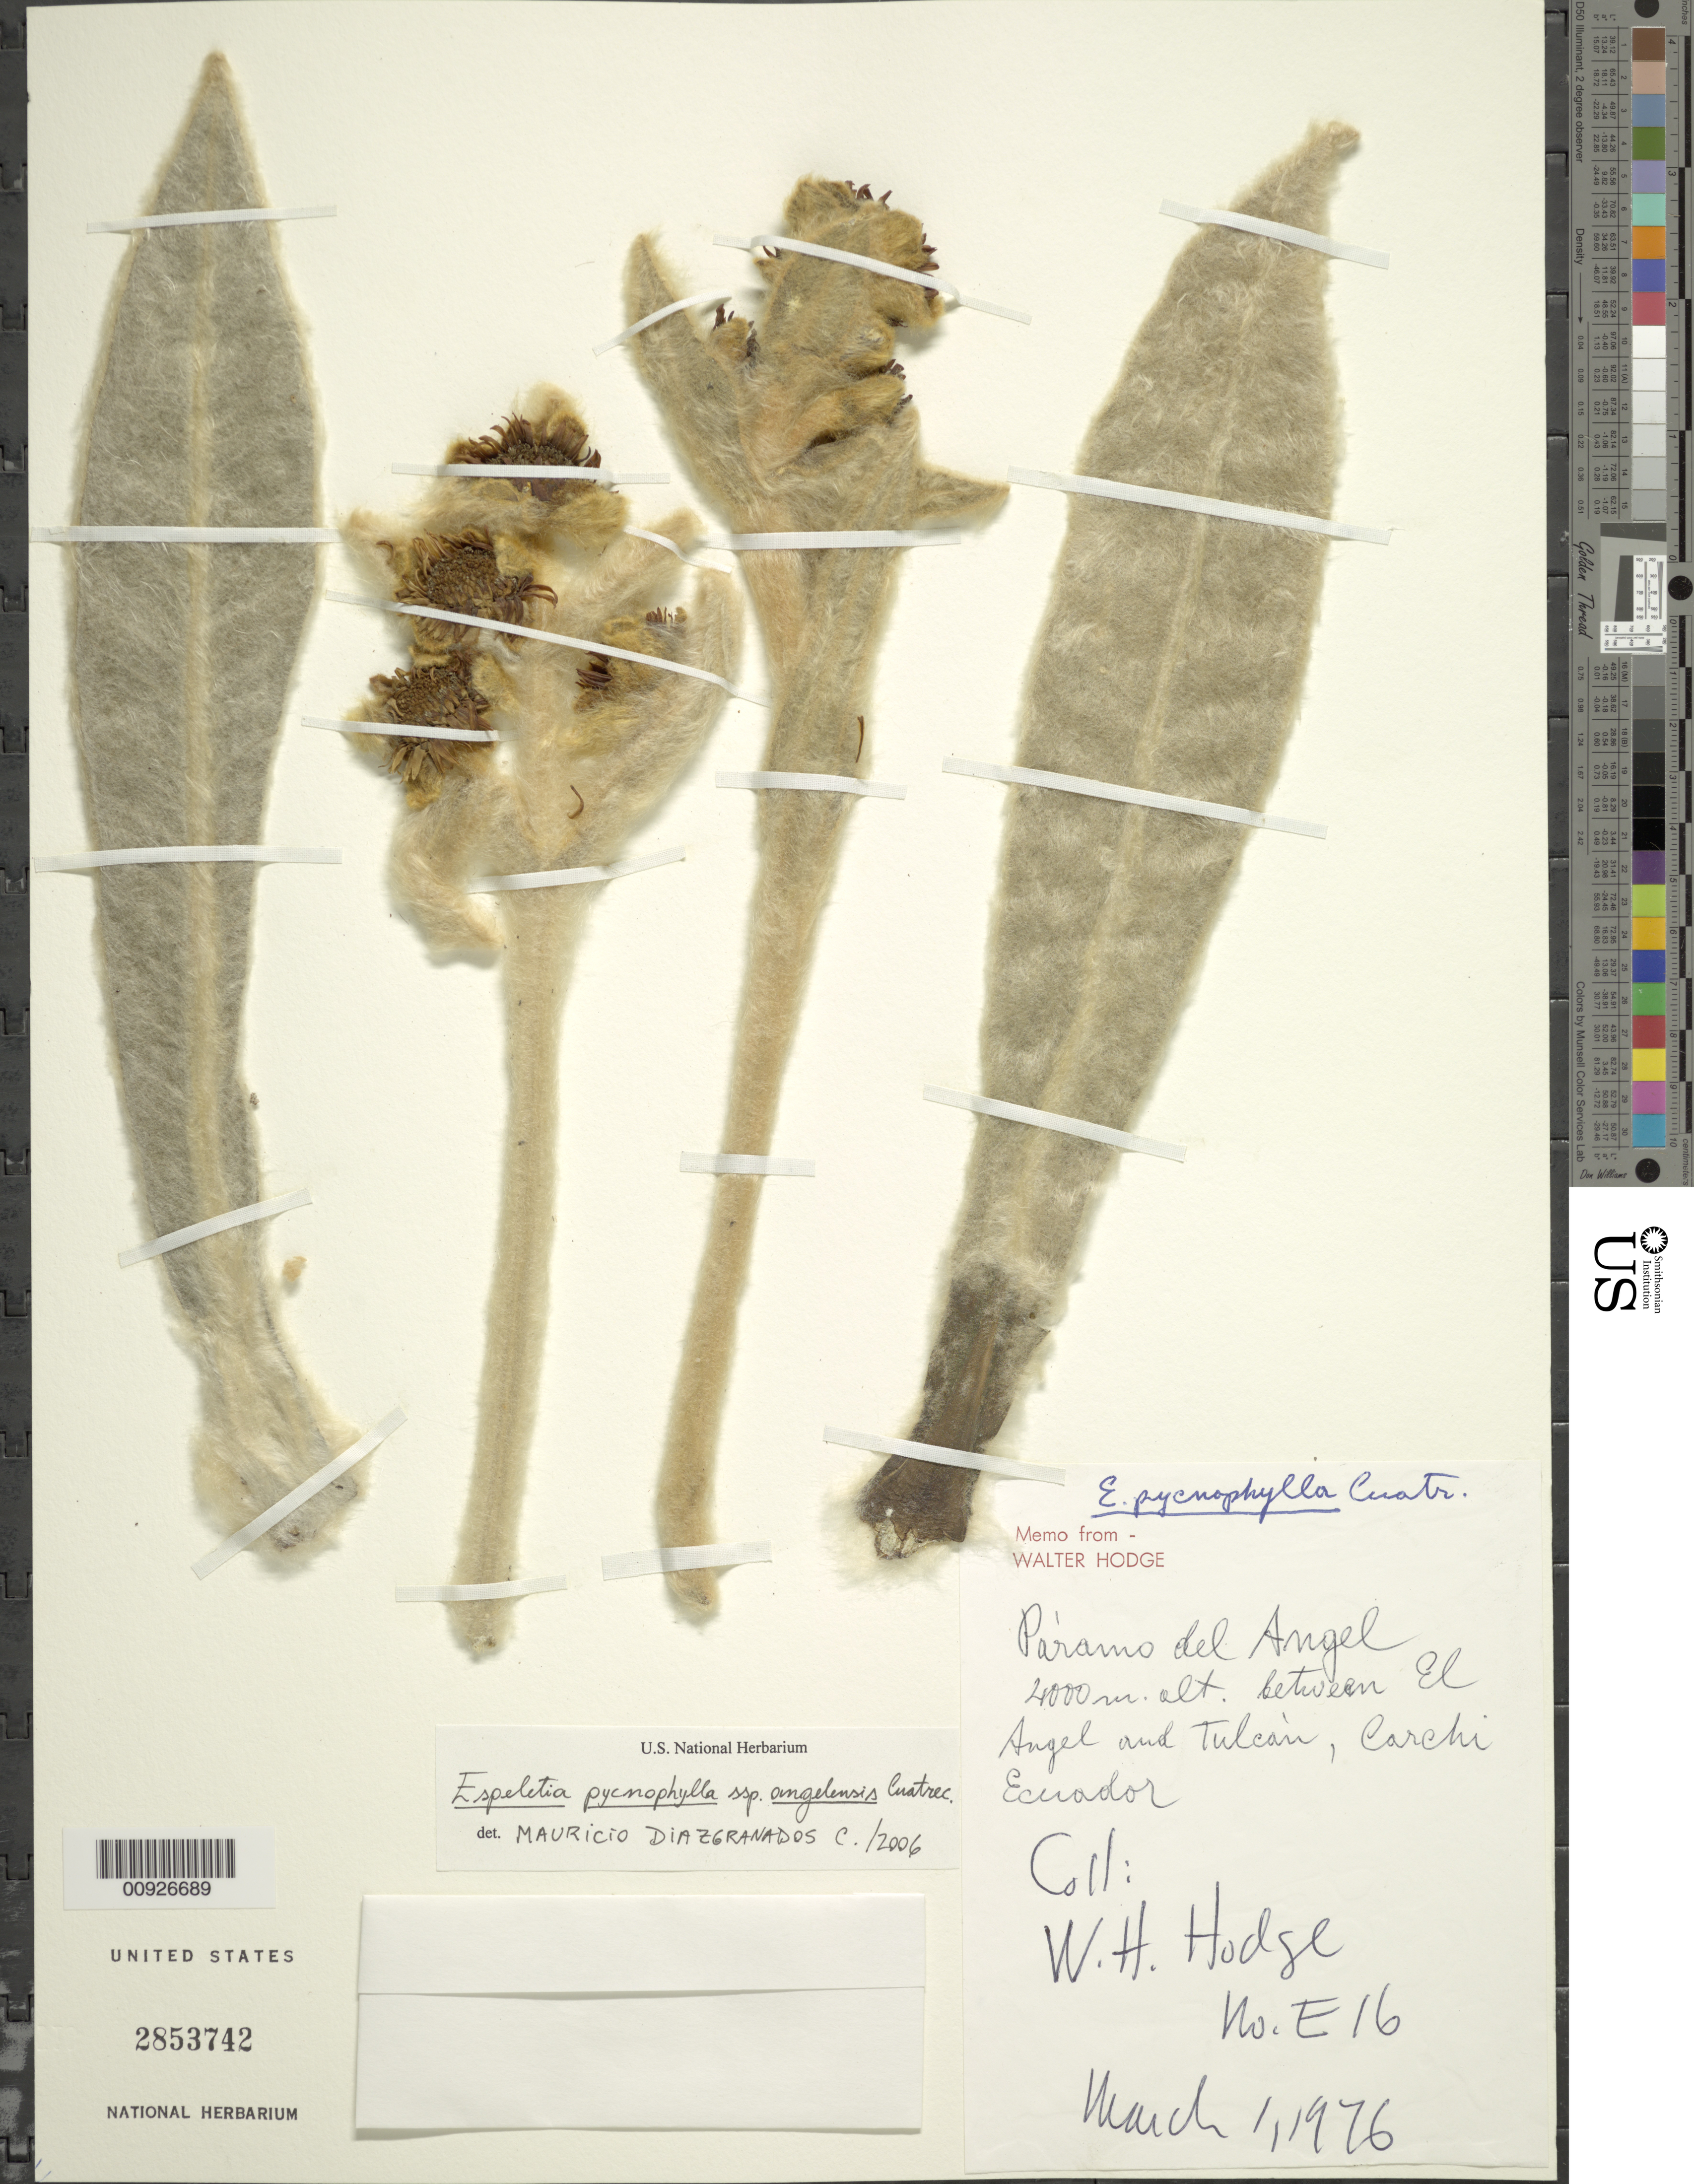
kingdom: Plantae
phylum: Tracheophyta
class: Magnoliopsida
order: Asterales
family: Asteraceae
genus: Espeletia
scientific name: Espeletia pycnophylla subsp. angelensis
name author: Cuatrec.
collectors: W. Hodge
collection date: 1976-03-01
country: Ecuador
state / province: Carchi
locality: Páramo del Ángel. Between El Ángel and Tulcán.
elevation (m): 4000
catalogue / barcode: US 2853742